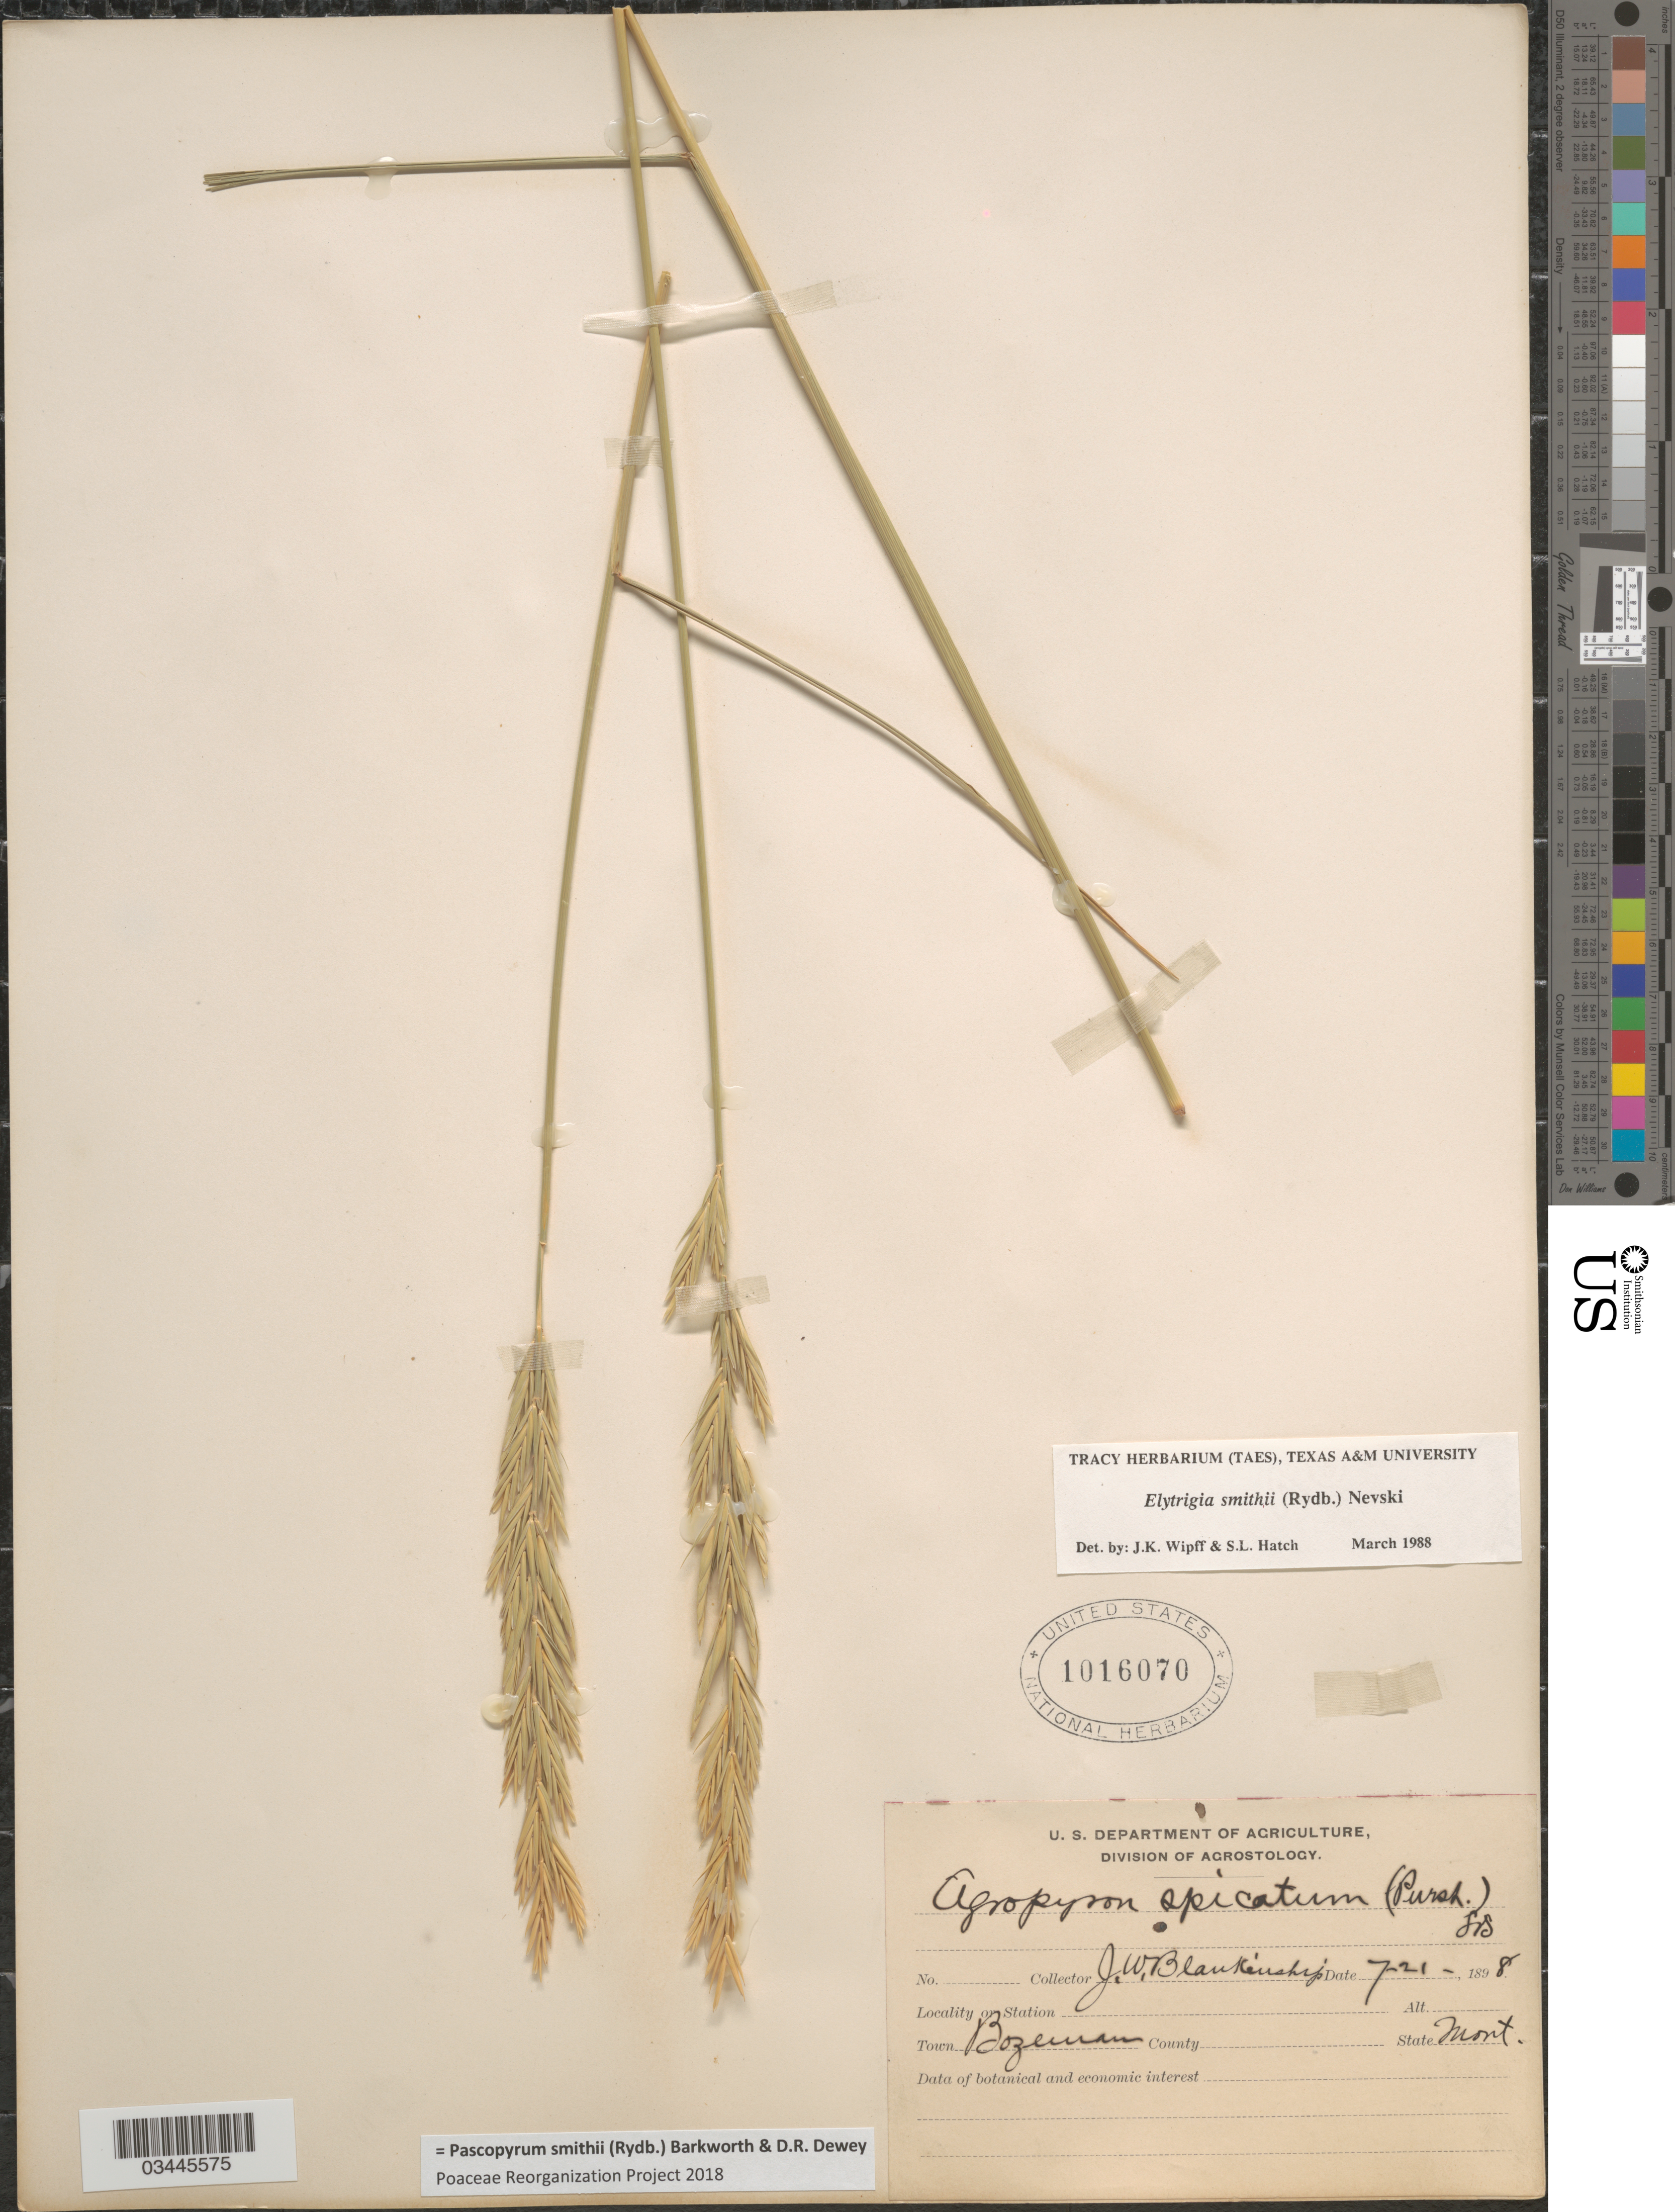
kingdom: Plantae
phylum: Tracheophyta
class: Liliopsida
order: Poales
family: Poaceae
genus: Pascopyrum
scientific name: Pascopyrum smithii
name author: (Rydb.) Barkworth & Dewey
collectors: J. W. Blankinship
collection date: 1898-07-21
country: United States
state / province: Montana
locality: Town Bozeman.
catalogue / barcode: US 1016070